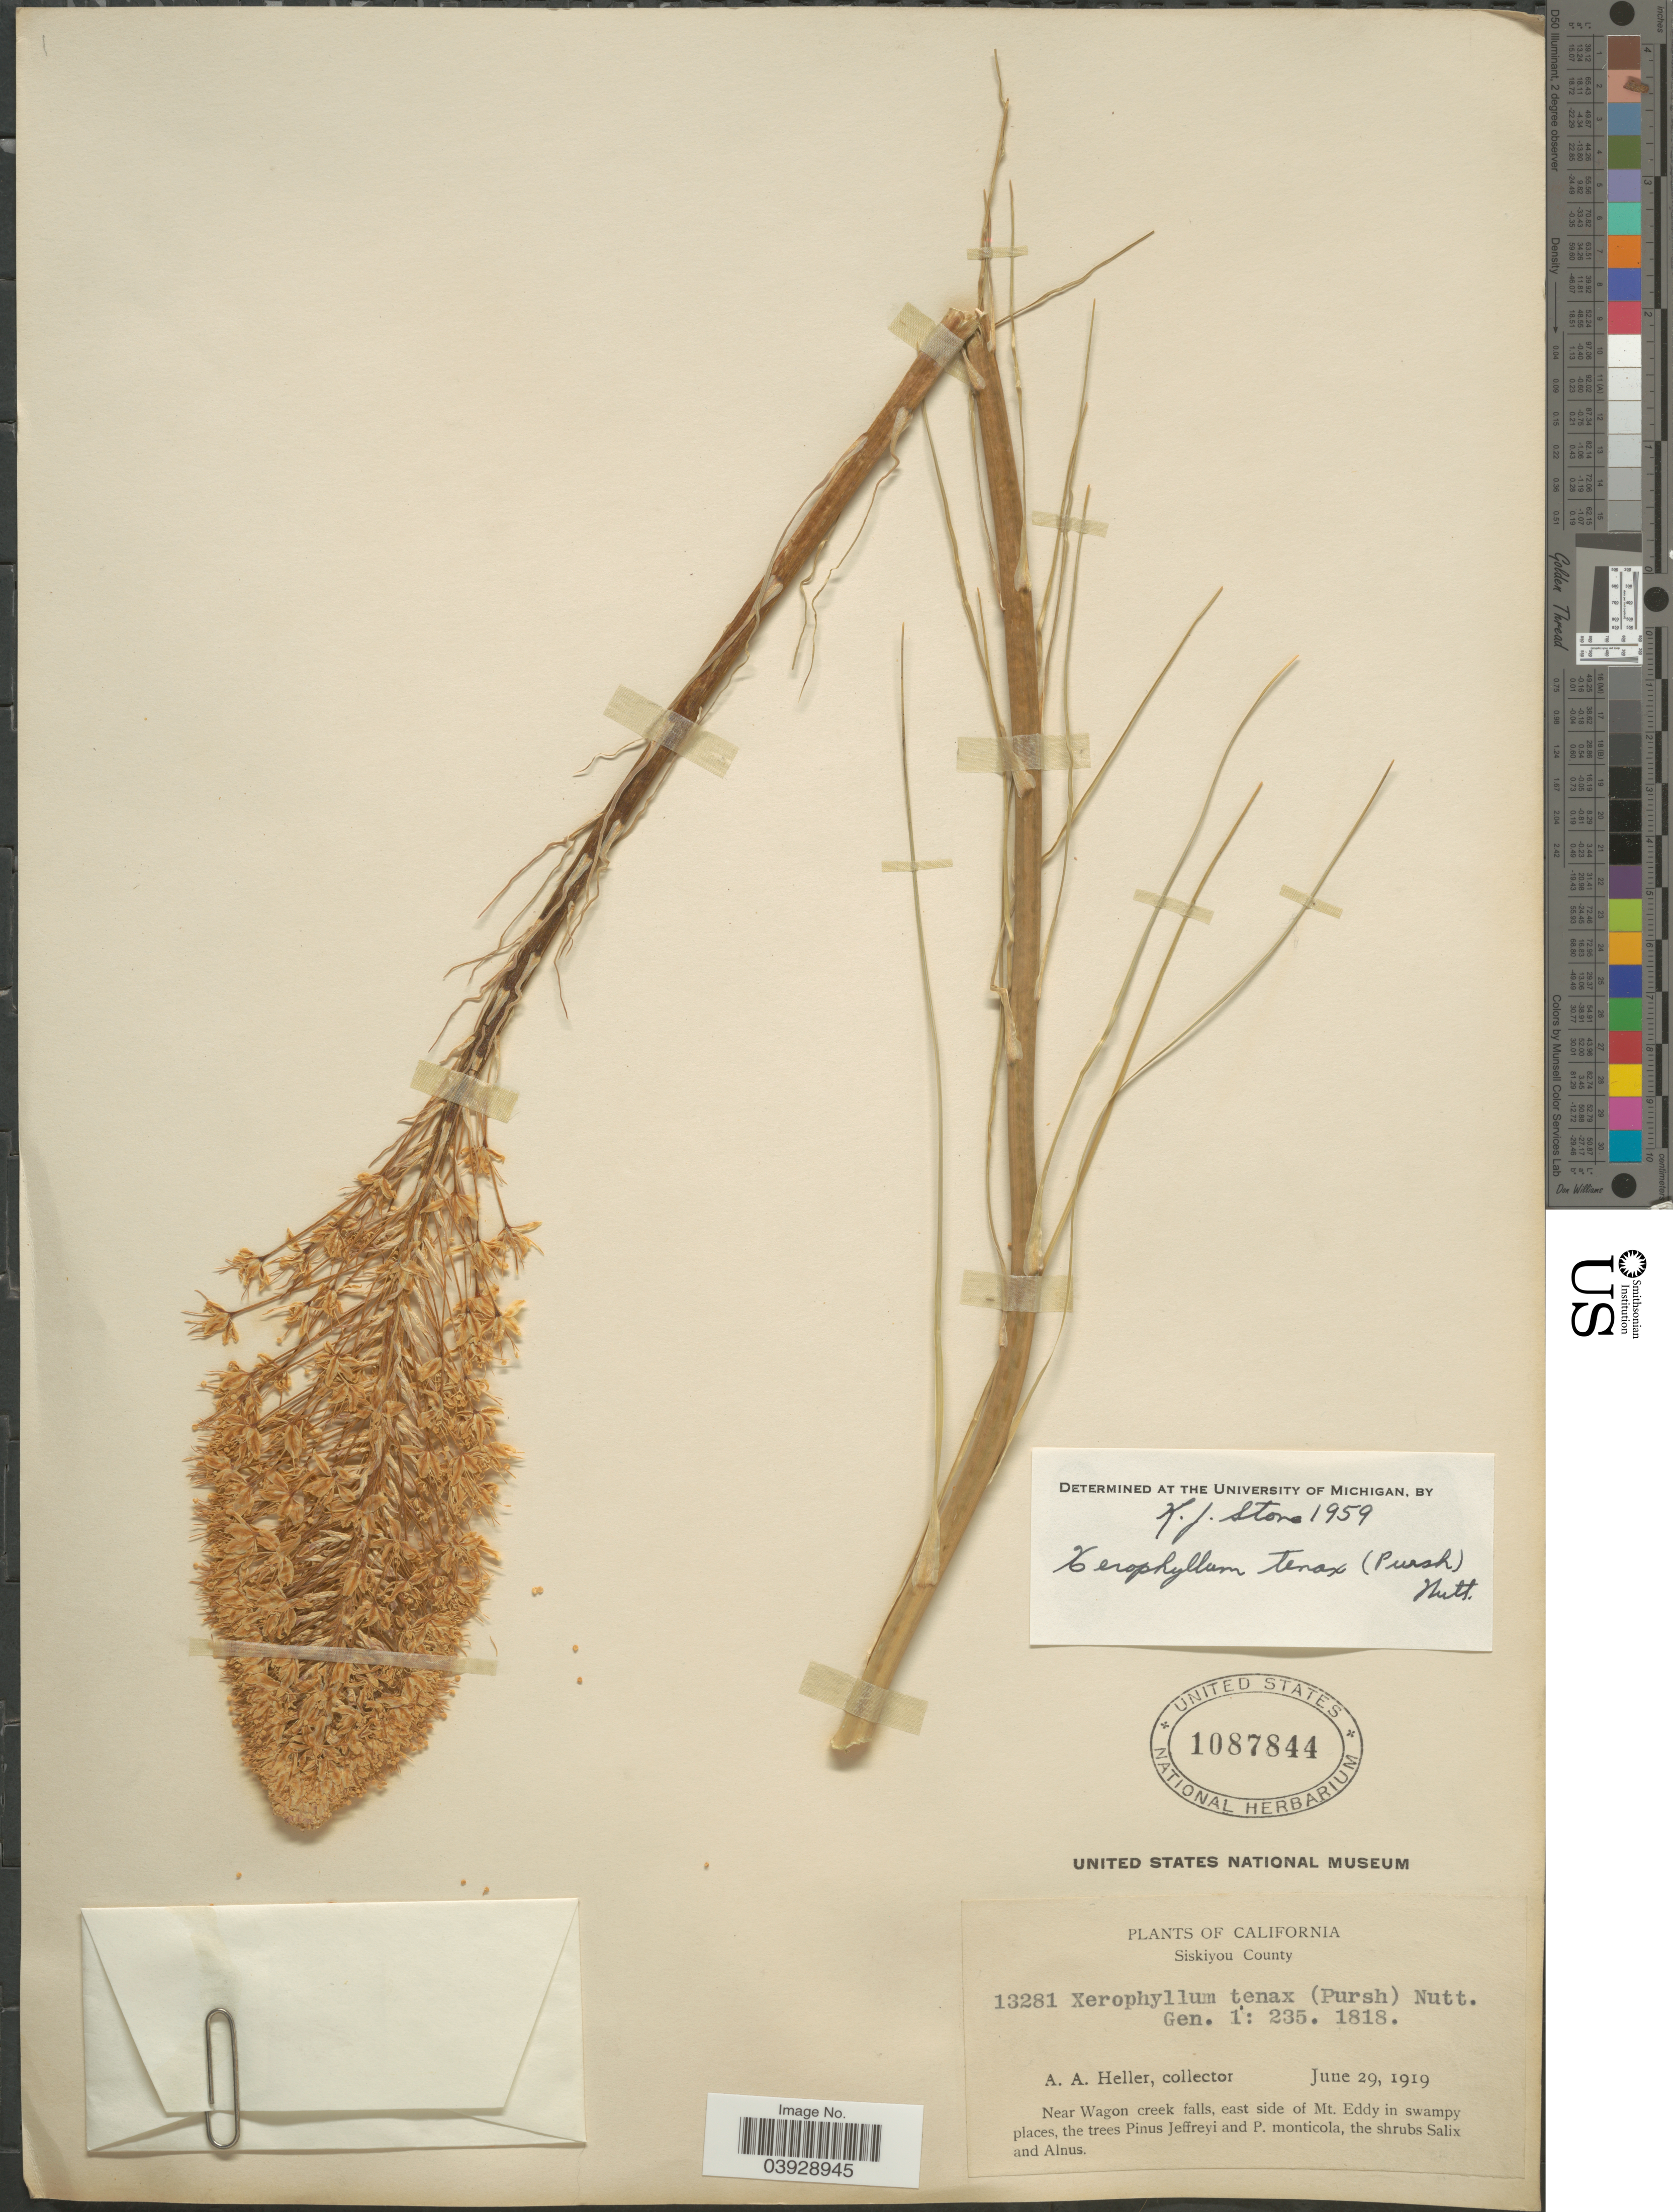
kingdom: Plantae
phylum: Tracheophyta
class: Liliopsida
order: Liliales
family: Melanthiaceae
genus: Xerophyllum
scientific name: Xerophyllum tenax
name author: (Pursh) Nutt.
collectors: A. A. Heller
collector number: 13281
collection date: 1919-06-29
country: United States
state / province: California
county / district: Siskiyou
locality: Siskiyou County. Near Wagon creek falls, east side of Mt. Eddy.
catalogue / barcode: US 1087844